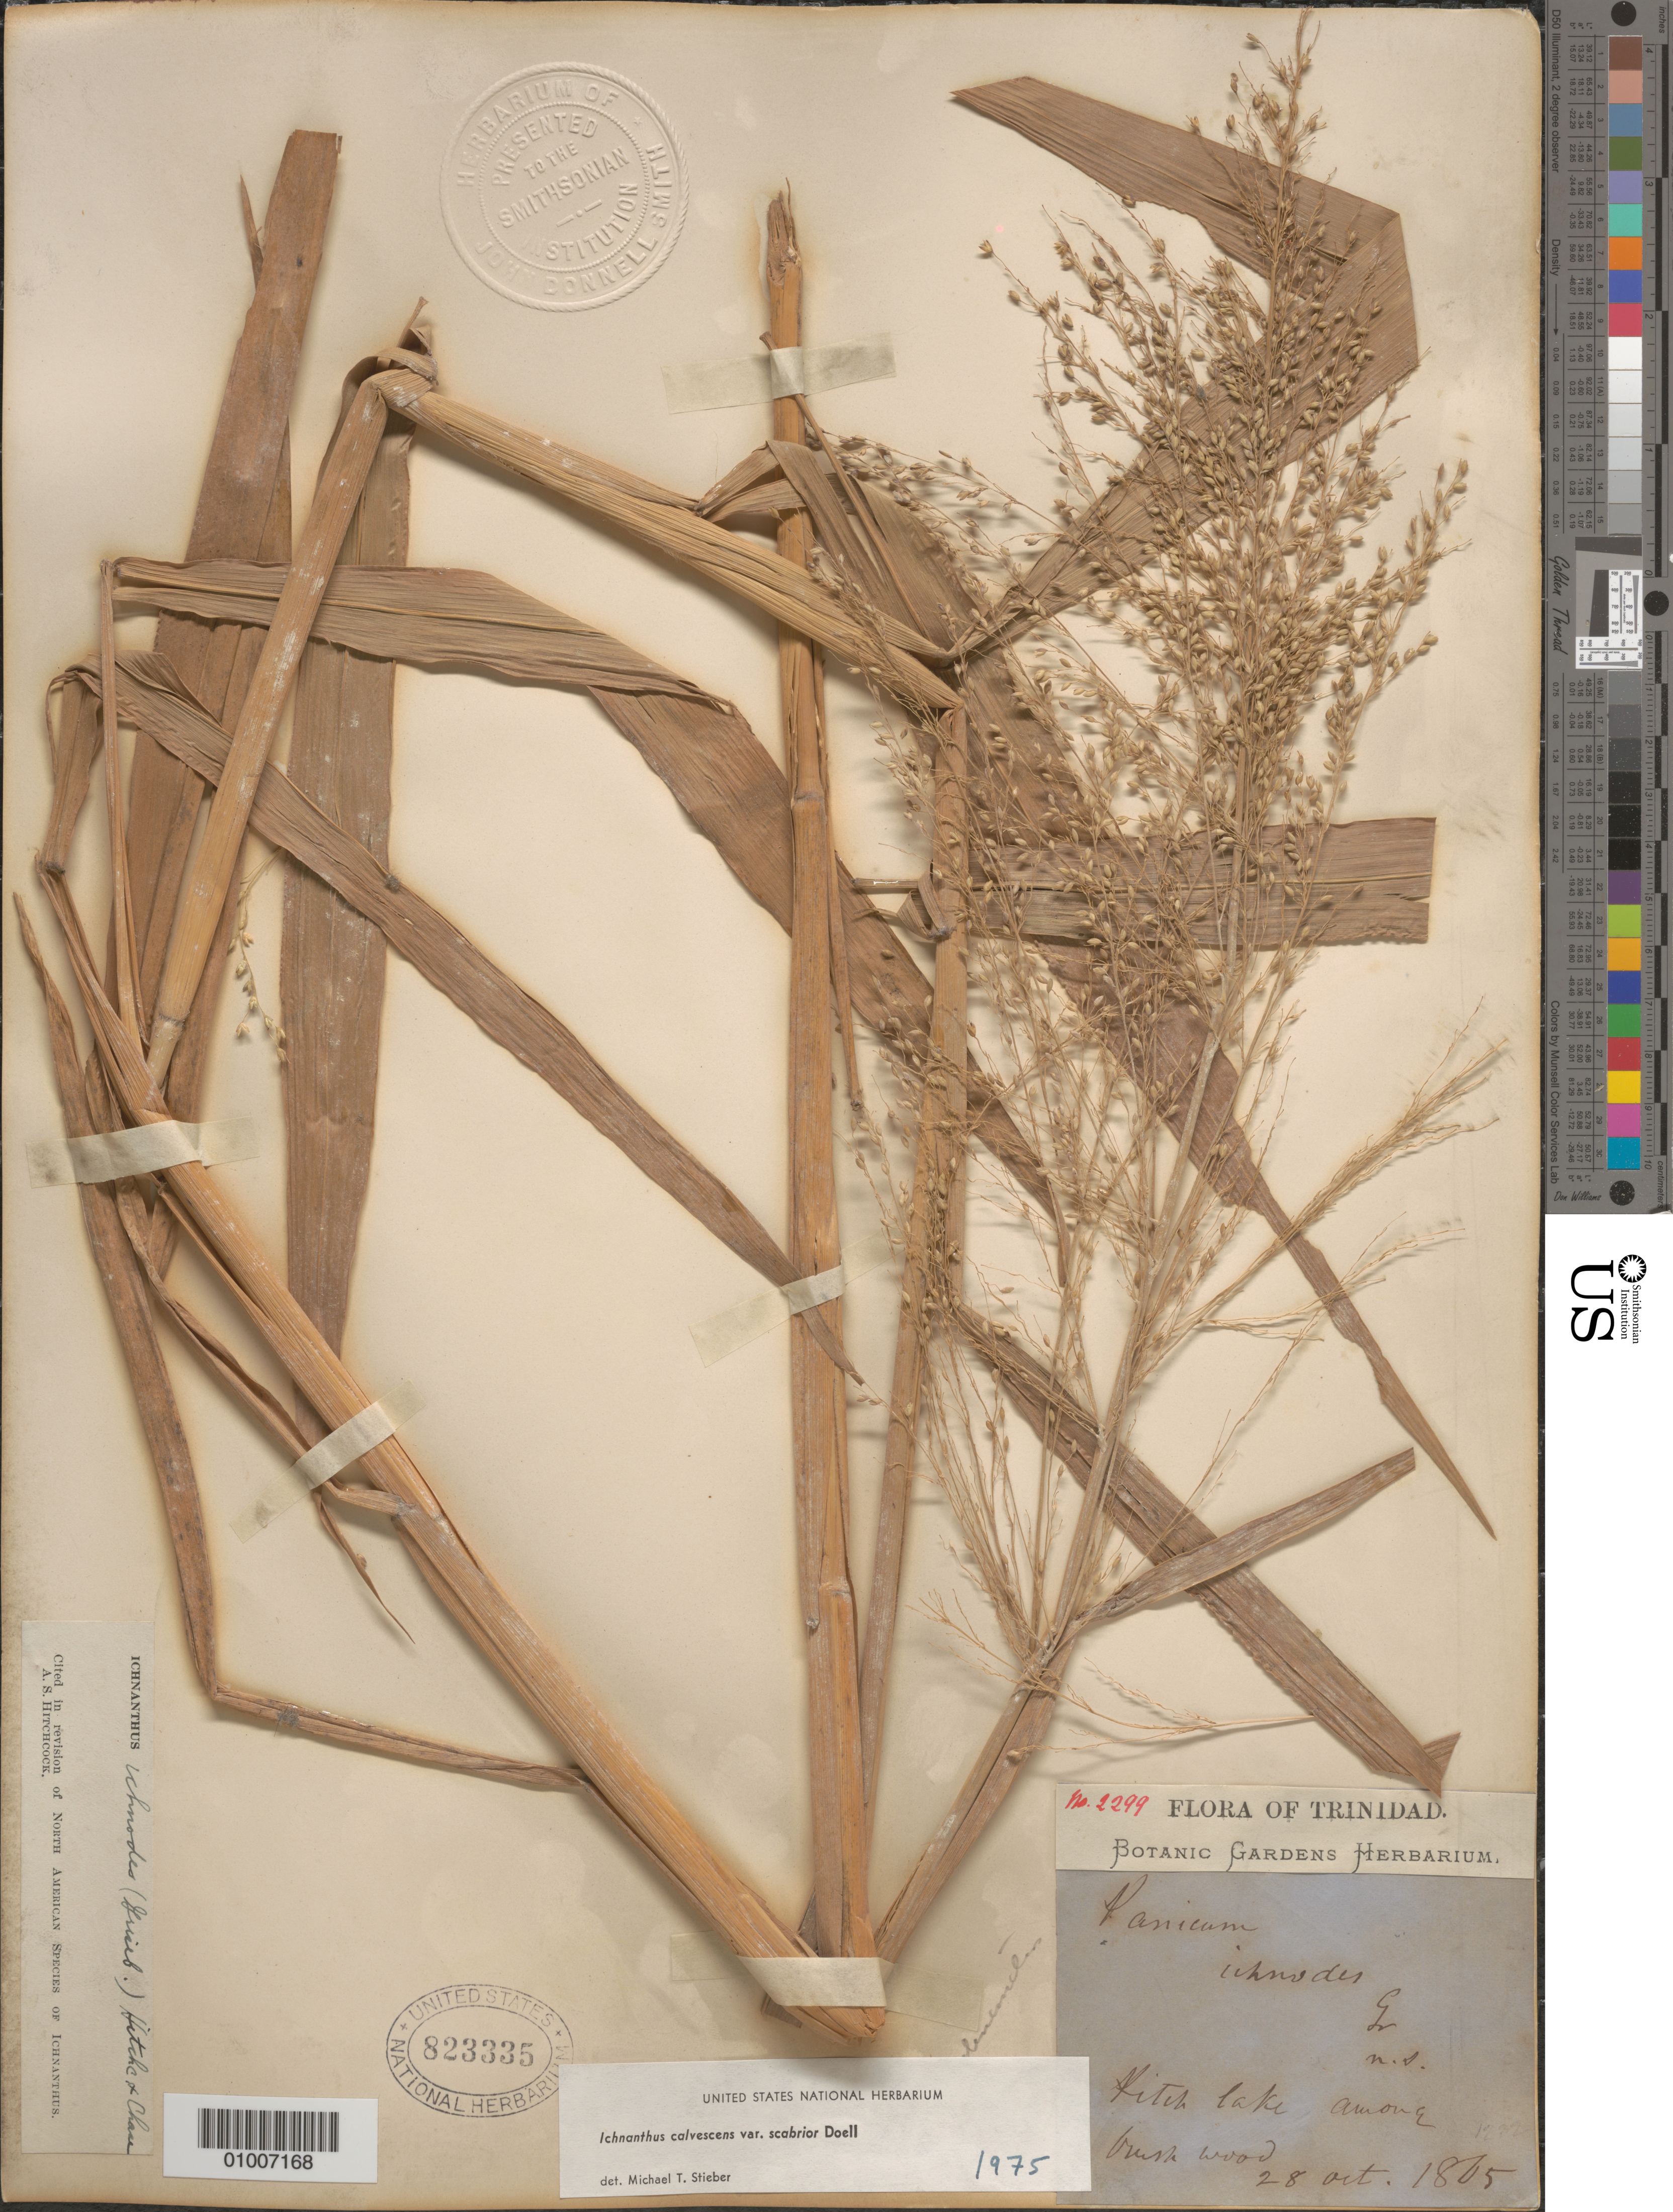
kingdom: Plantae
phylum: Tracheophyta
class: Liliopsida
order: Poales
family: Poaceae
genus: Ichnanthus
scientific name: Ichnanthus calvescens var. scabrior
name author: Döll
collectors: Botanic Gardens Herbarium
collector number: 2299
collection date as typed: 28 Oct 1865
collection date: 1865-10-28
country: Trinidad and Tobago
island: Trinidad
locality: Kitch lake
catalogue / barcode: US 823335